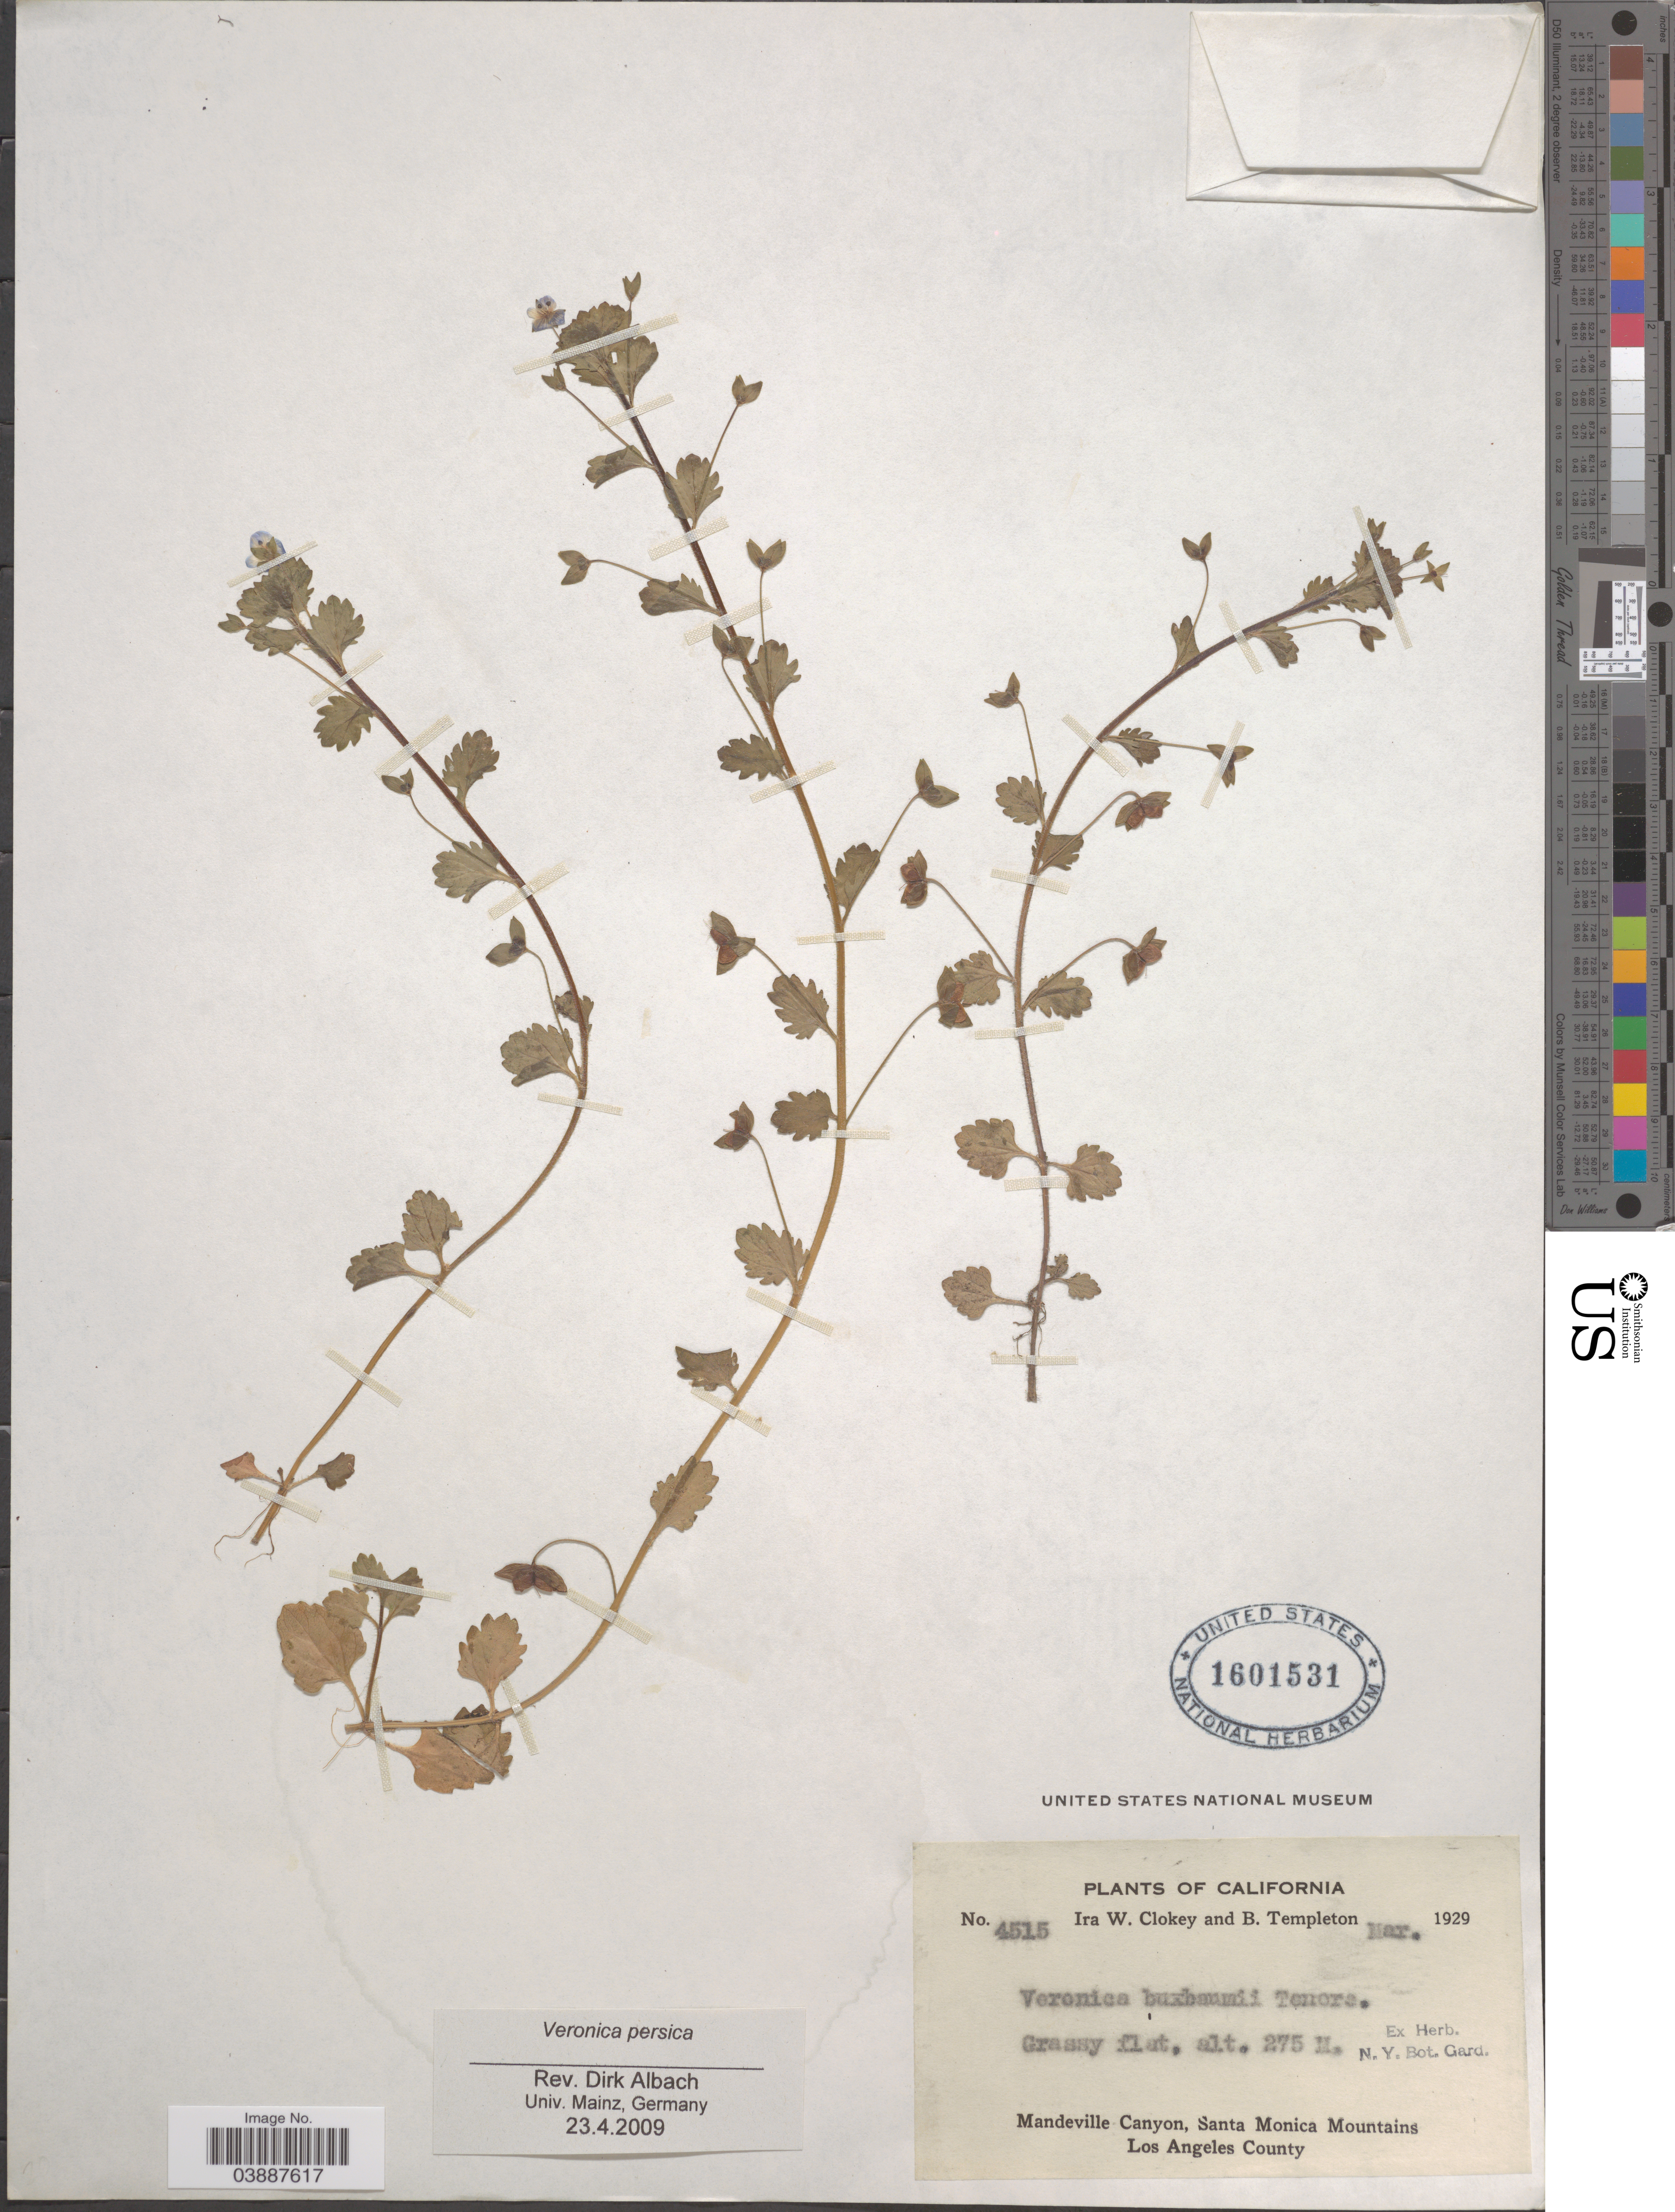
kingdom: Plantae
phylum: Tracheophyta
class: Magnoliopsida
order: Lamiales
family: Plantaginaceae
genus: Veronica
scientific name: Veronica persica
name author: Poir.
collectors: I. W. Clokey & B. Templeton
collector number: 4515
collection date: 1929-03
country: United States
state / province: California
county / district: Los Angeles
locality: Mandeville Canyon, Santa Monica Mountains. Los Angeles County.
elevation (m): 275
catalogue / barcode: US 1601531